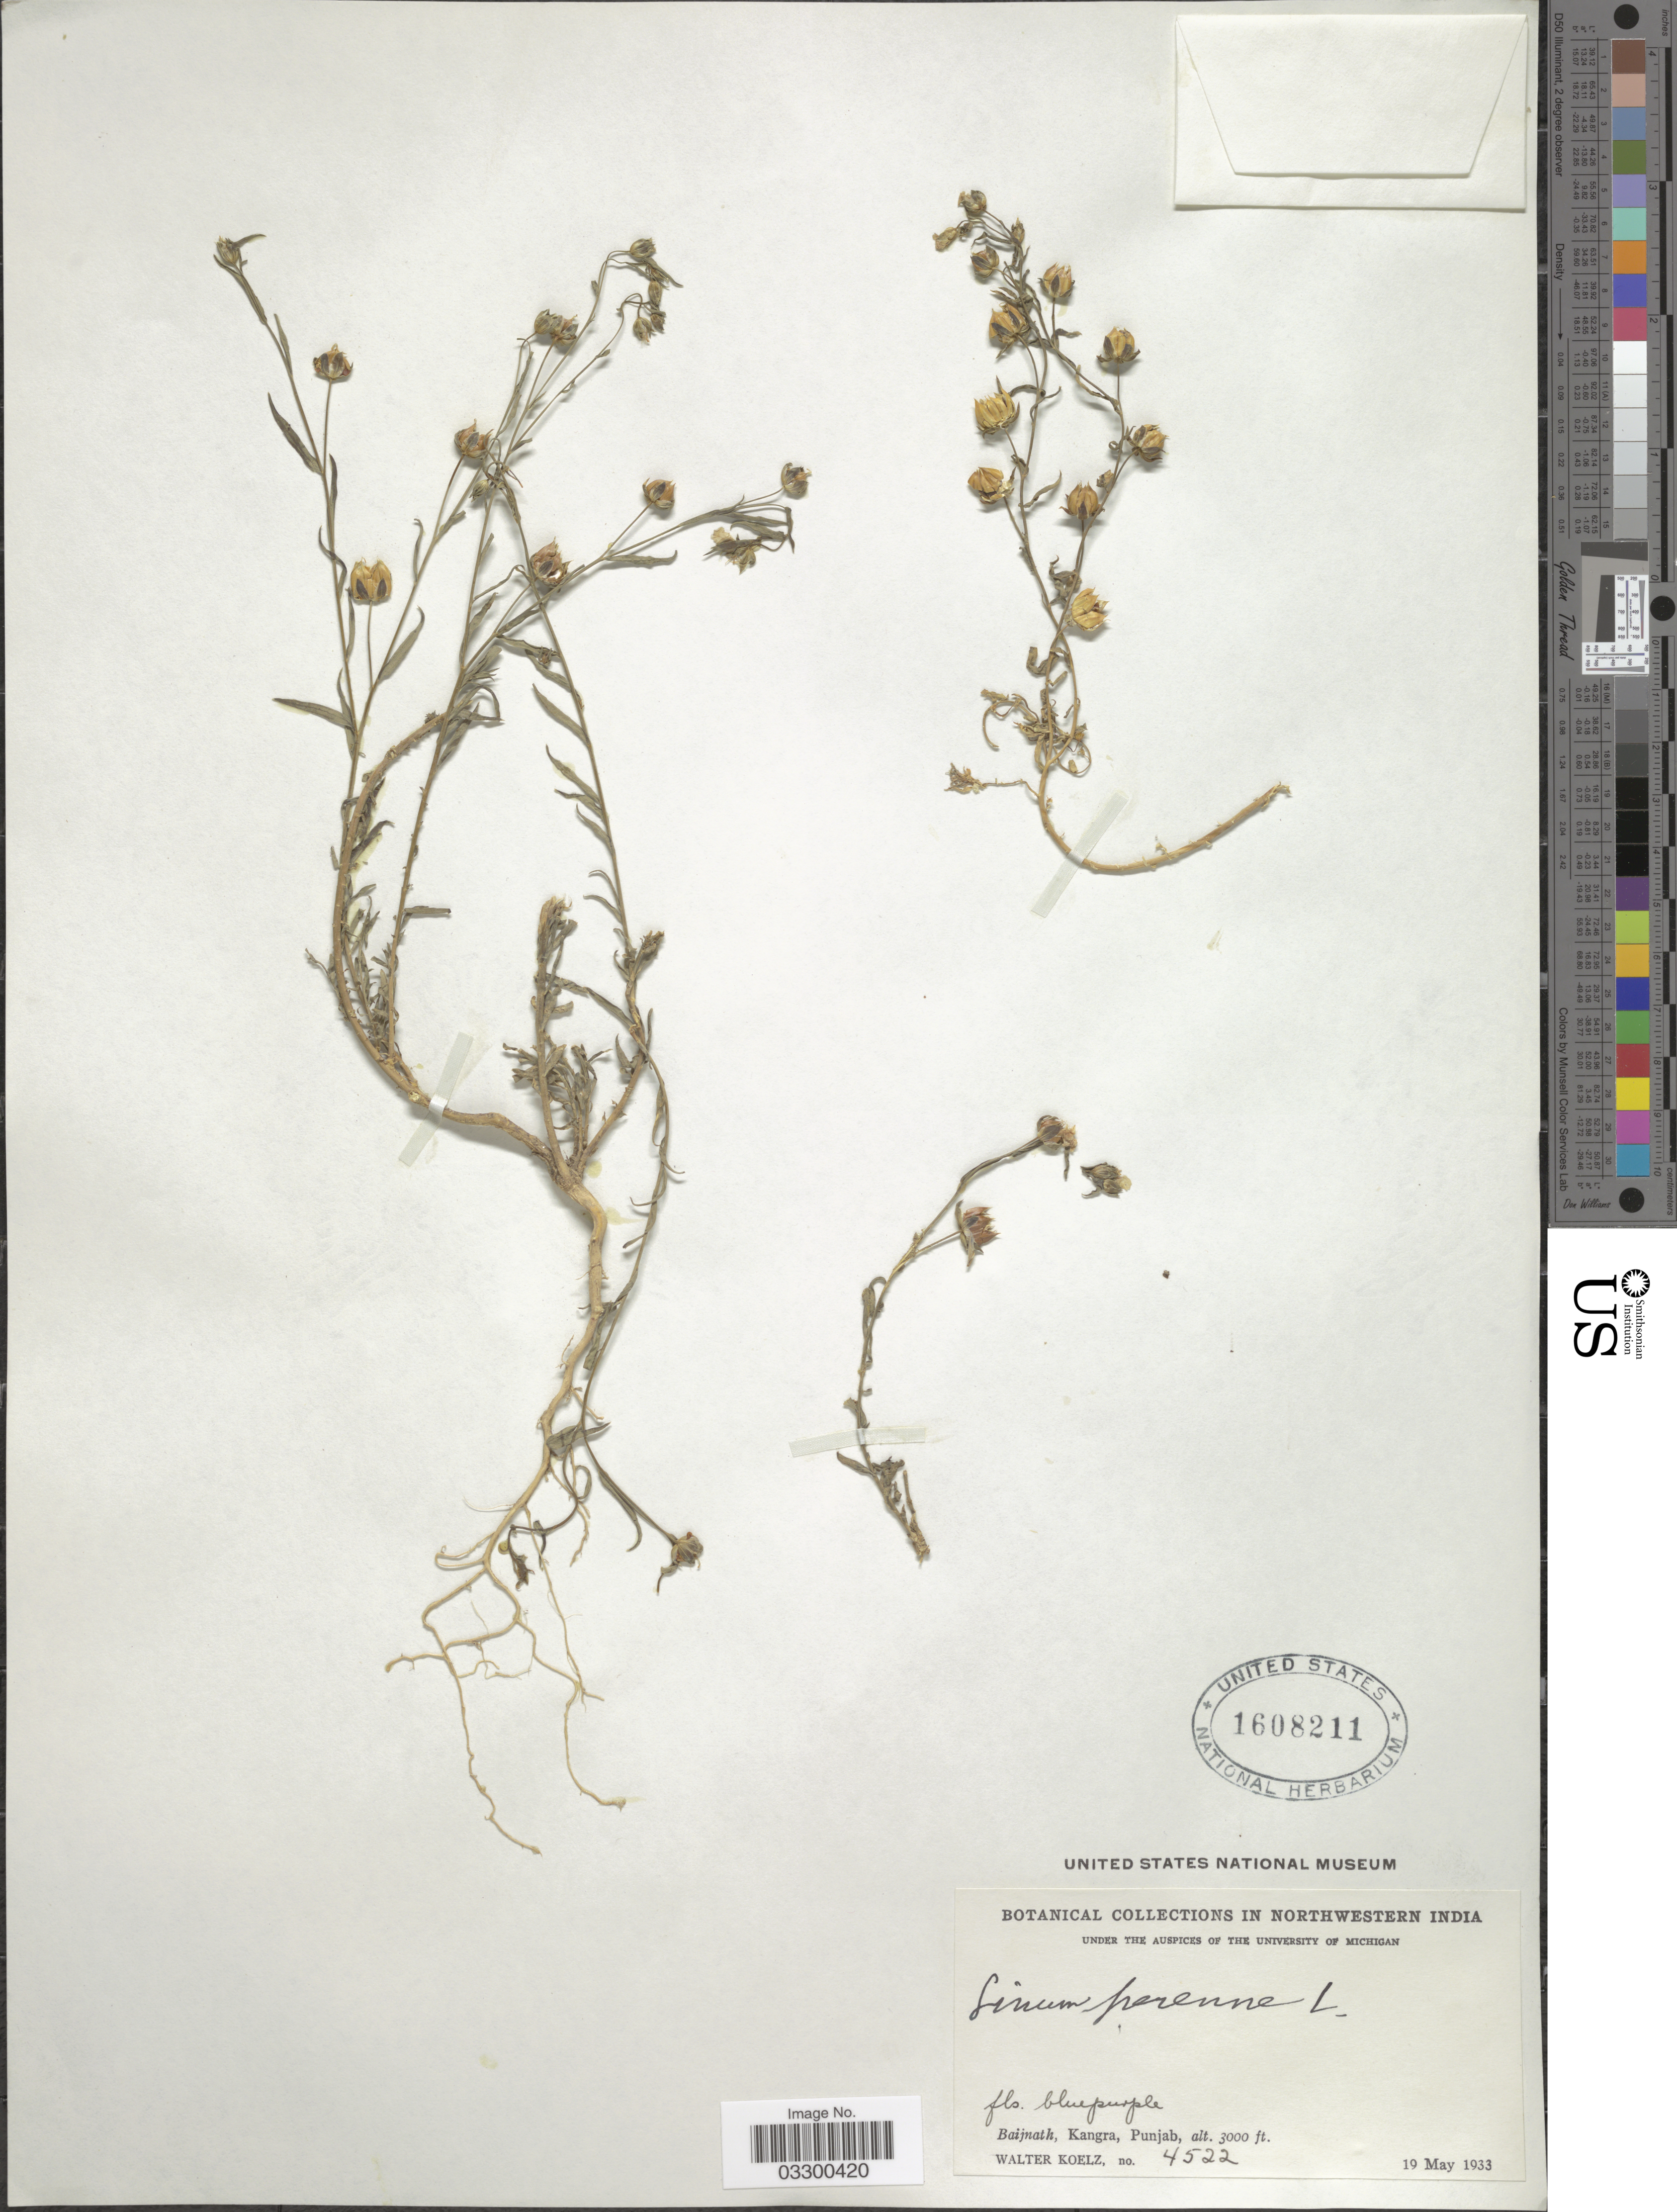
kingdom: Plantae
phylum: Tracheophyta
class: Magnoliopsida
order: Malpighiales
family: Linaceae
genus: Linum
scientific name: Linum perenne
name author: L.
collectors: W. N. Koelz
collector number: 4522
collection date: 1933-05-19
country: India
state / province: Punjab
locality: Northwestern India. Baijnath, Kangra.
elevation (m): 914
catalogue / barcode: US 1608211